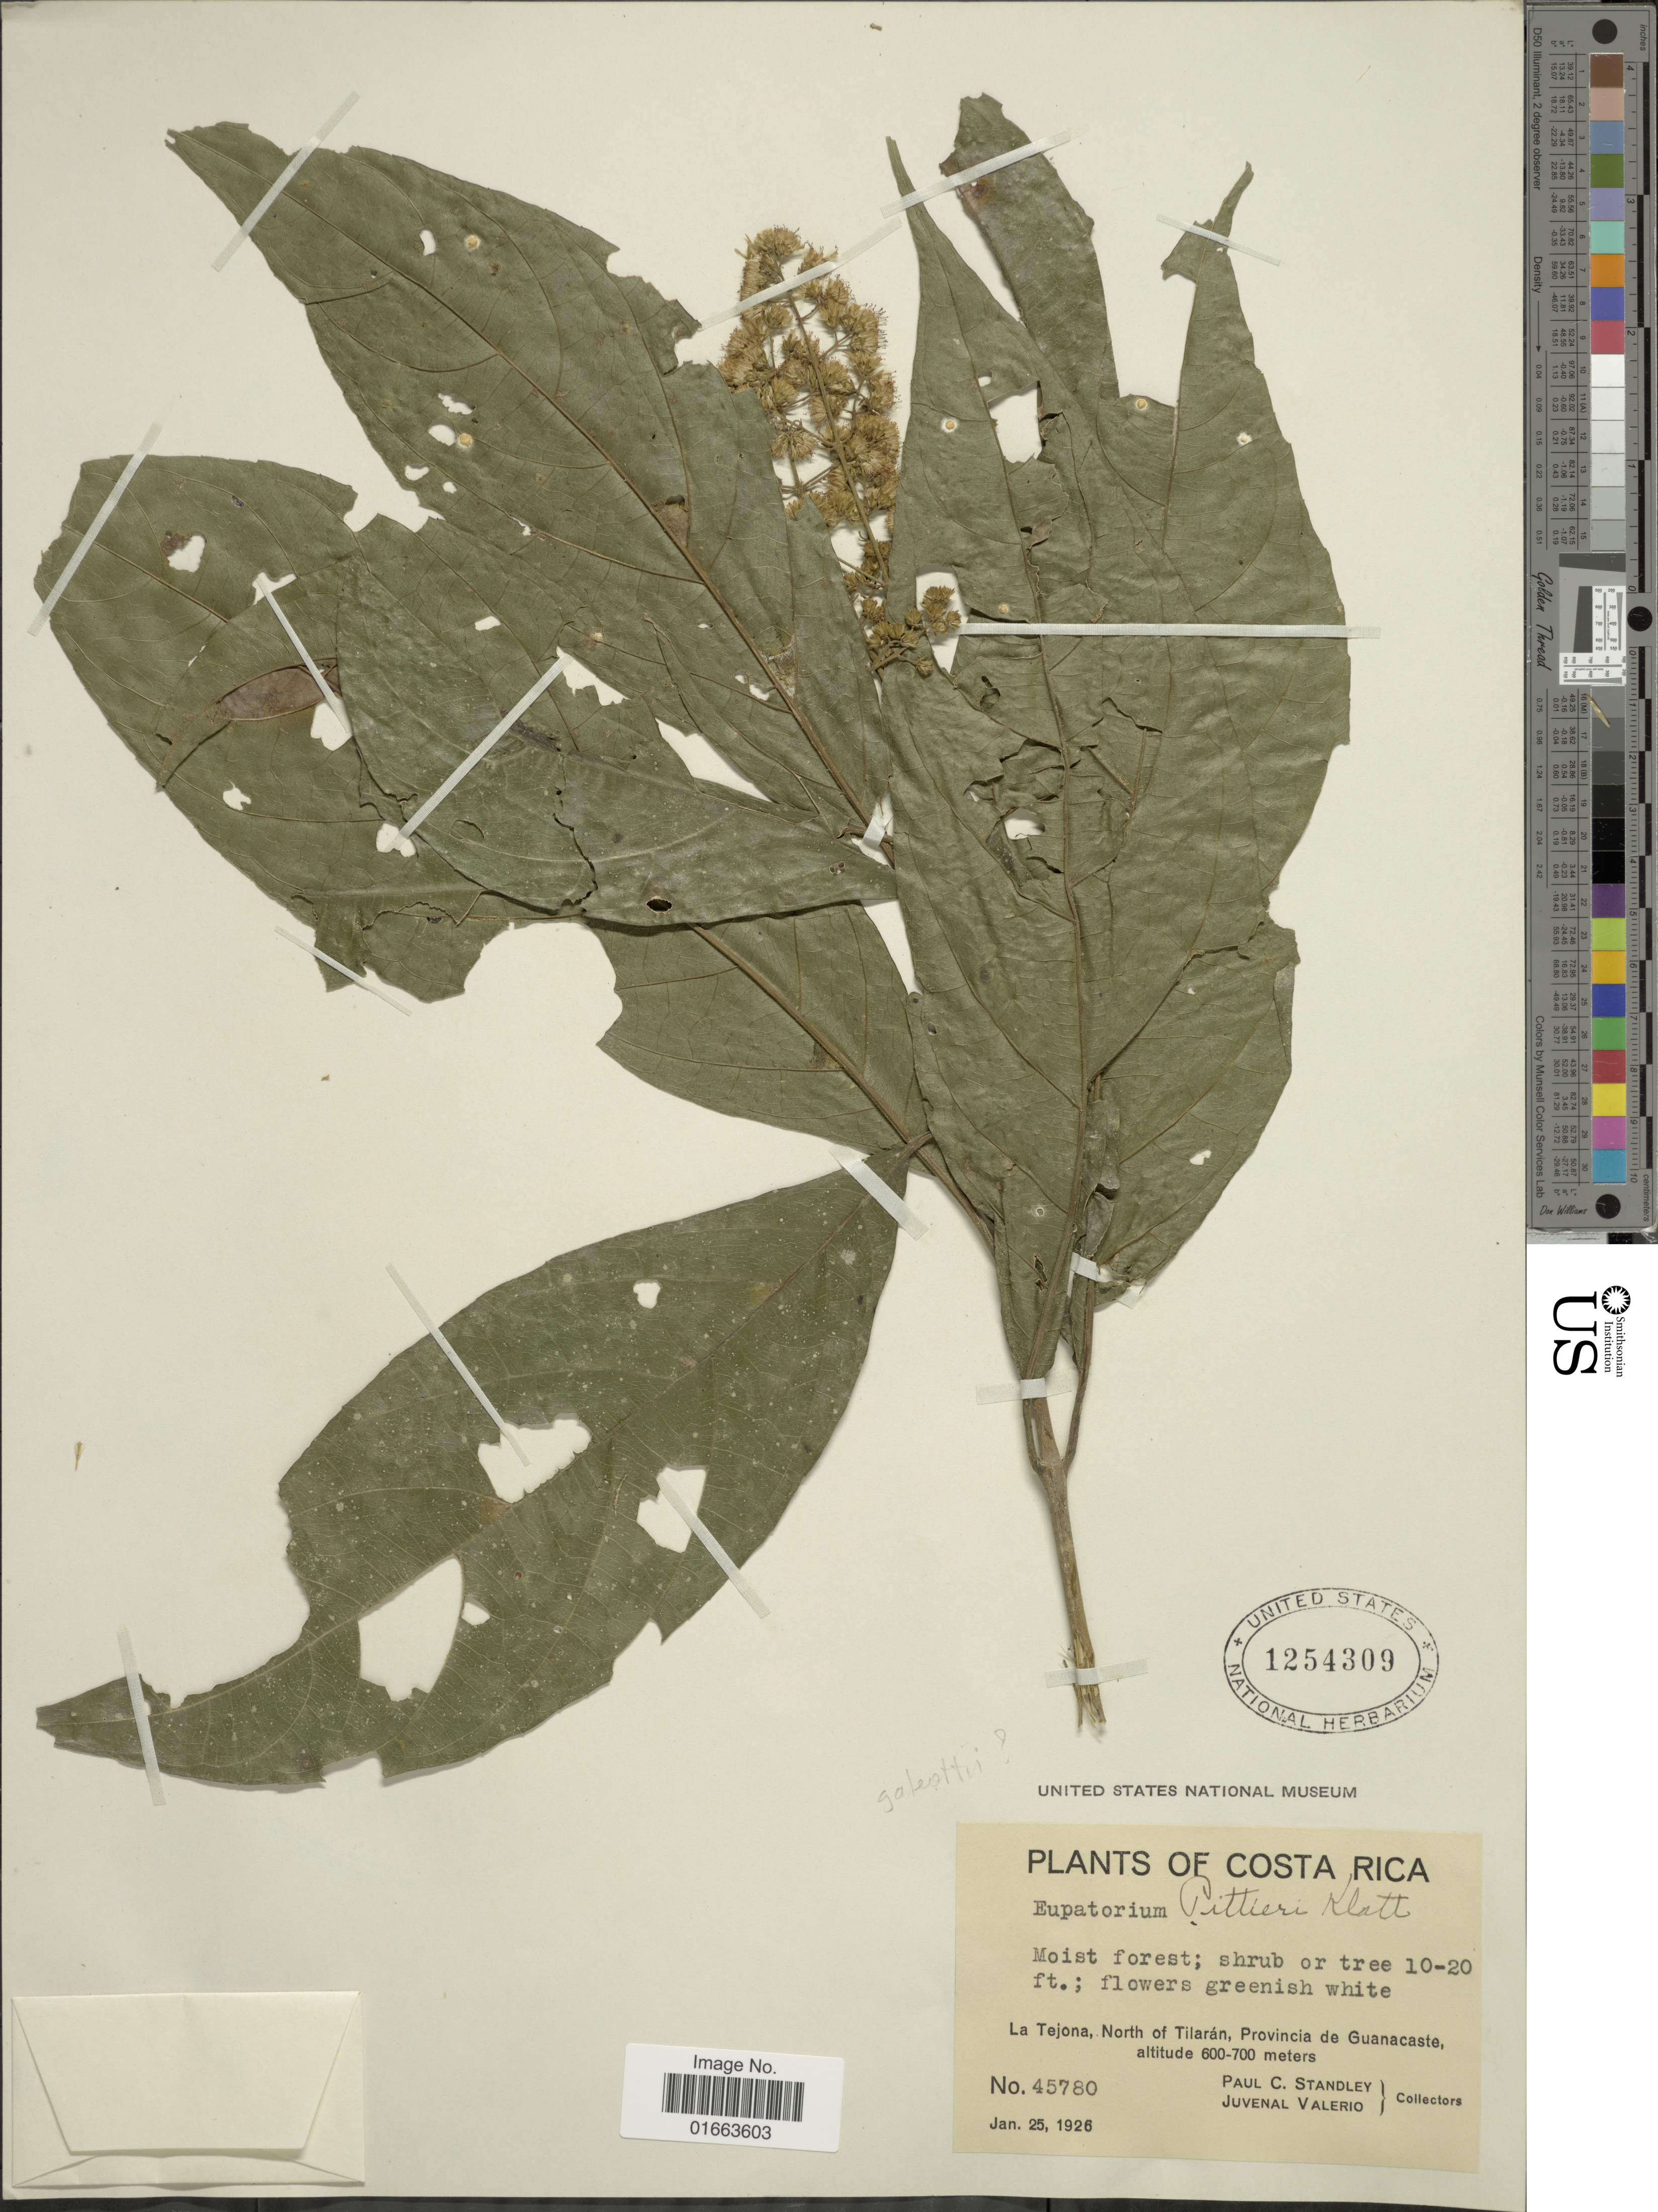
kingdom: Plantae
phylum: Tracheophyta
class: Magnoliopsida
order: Asterales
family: Asteraceae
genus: Koanophyllon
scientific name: Koanophyllon wetmorei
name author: (B.L. Rob.) R.M. King & H. Rob.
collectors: P. C. Standley & J. Valerio R.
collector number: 45780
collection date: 1926-01-25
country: Costa Rica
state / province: Guanacaste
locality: Moist forest, La Tejona, North of Tilarám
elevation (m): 600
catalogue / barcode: US 1254309